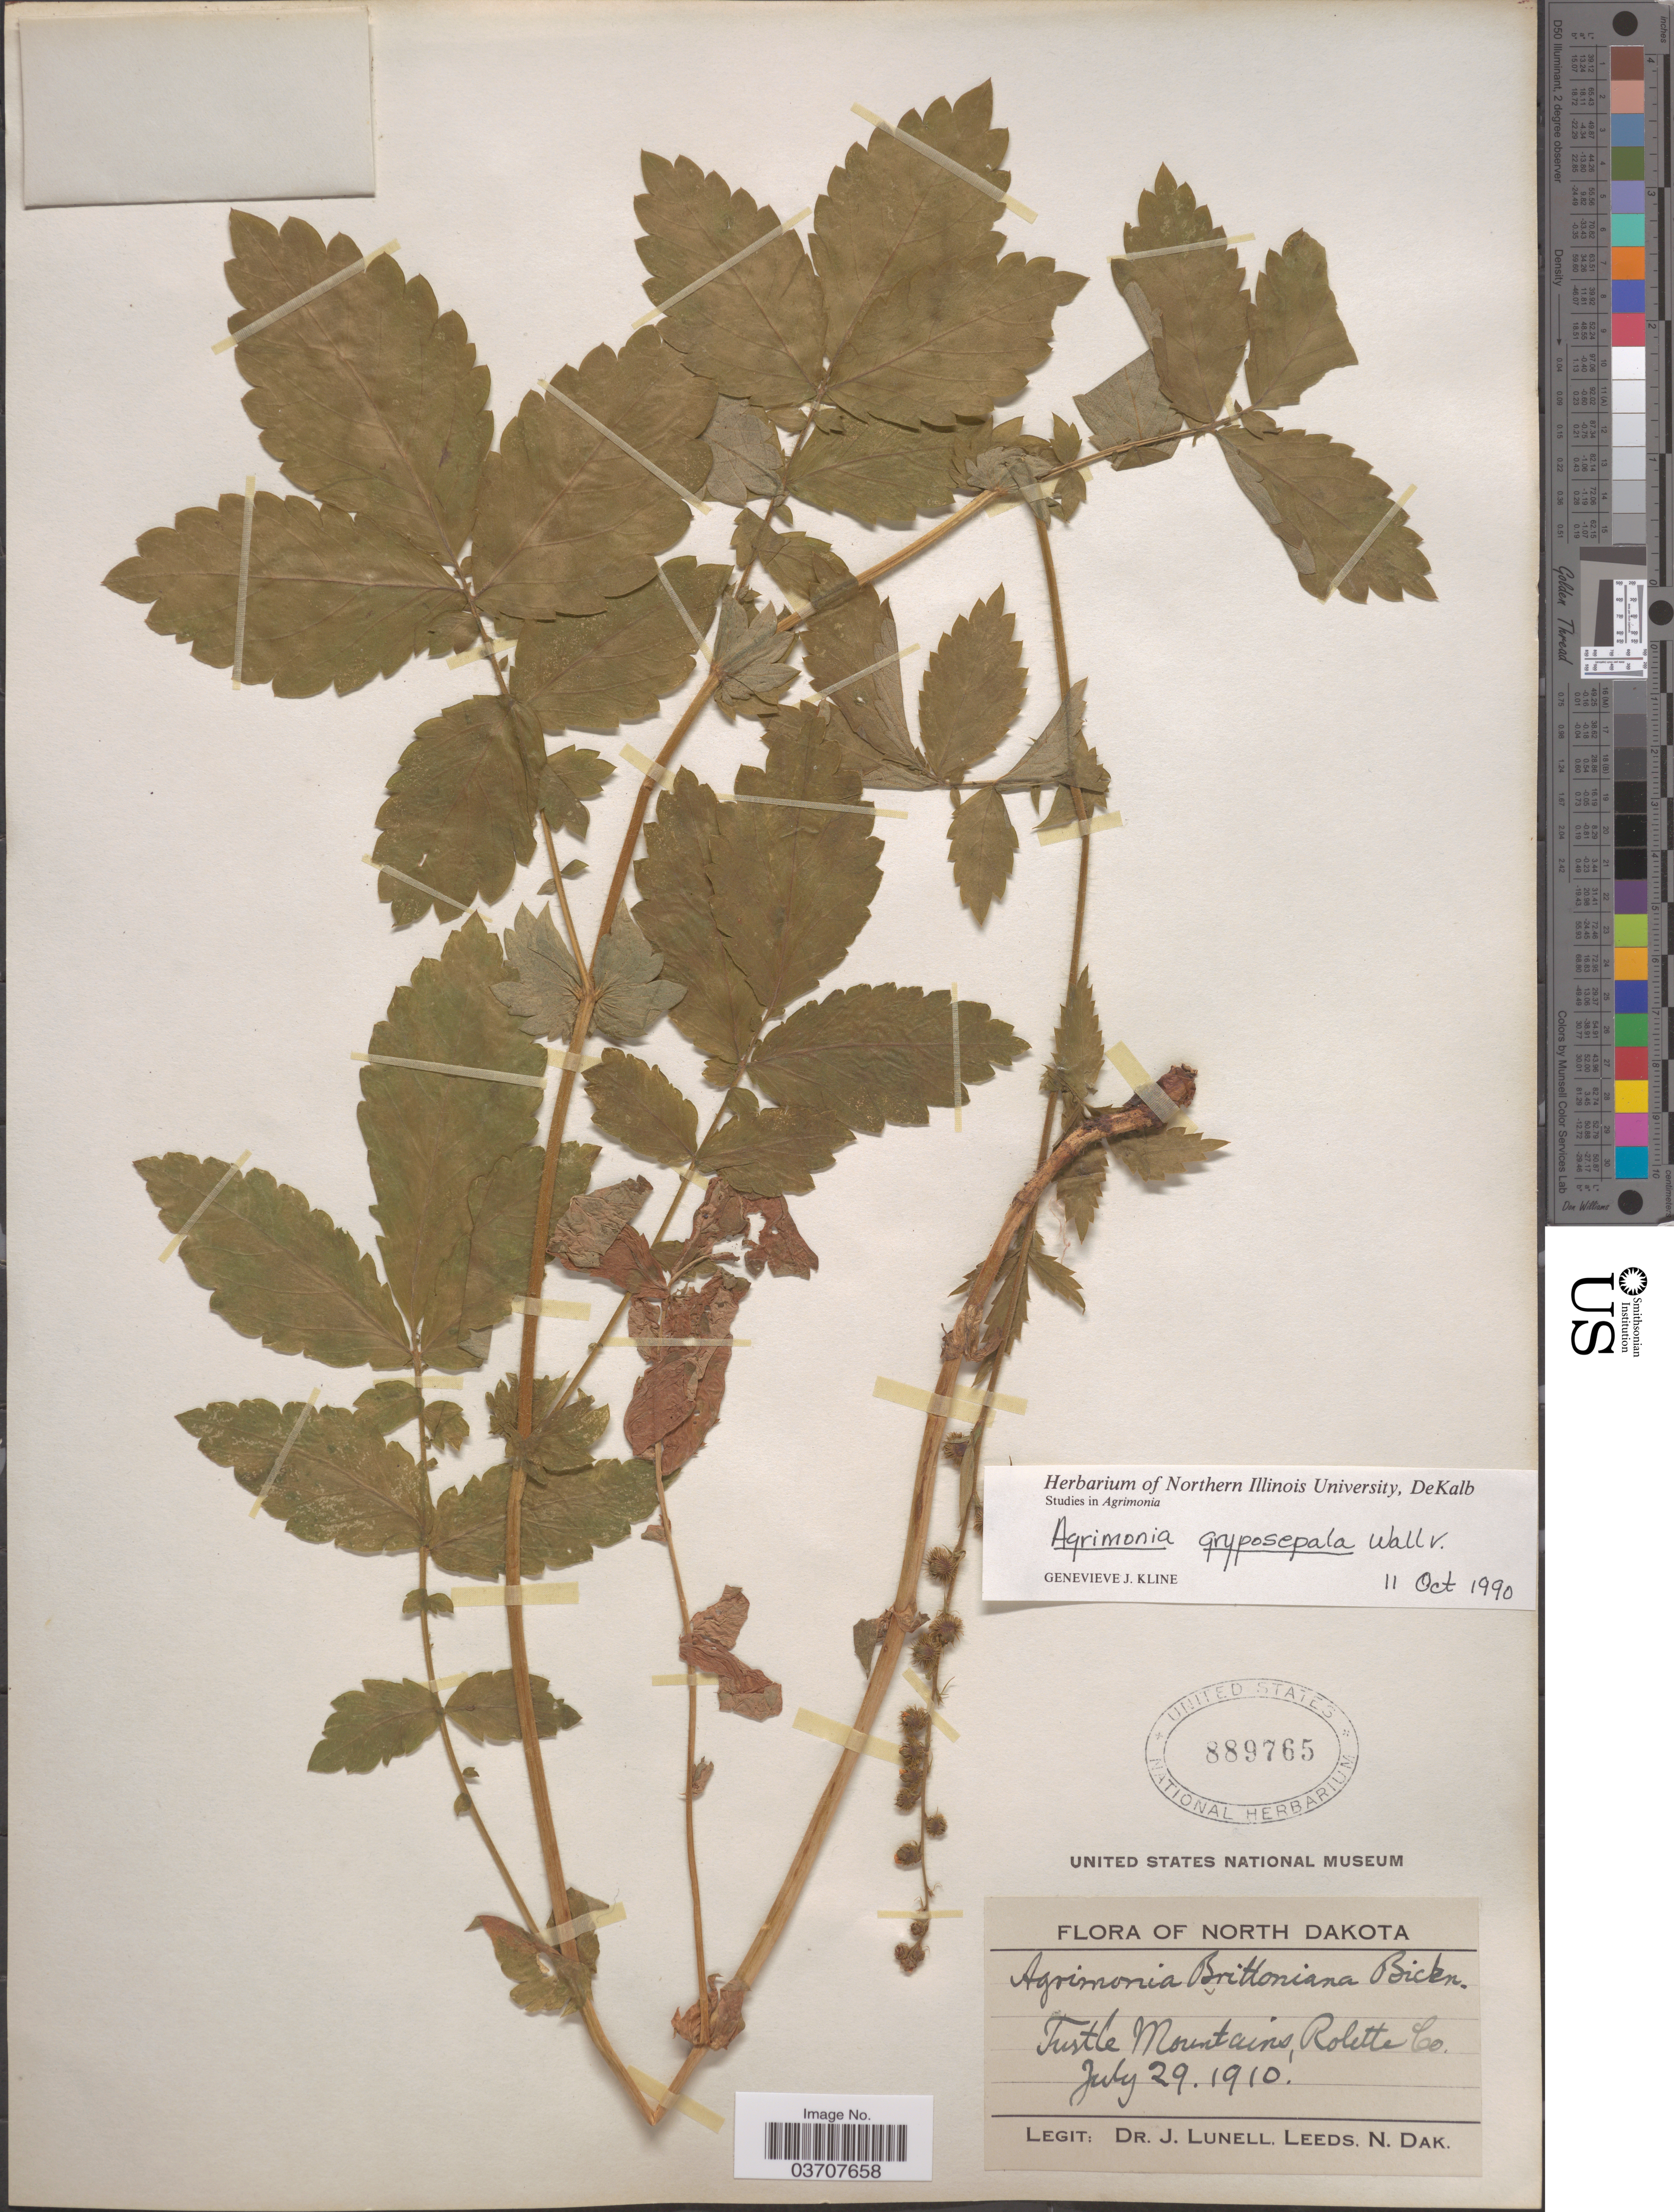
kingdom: Plantae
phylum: Tracheophyta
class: Magnoliopsida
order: Rosales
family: Rosaceae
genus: Agrimonia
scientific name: Agrimonia gryposepala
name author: Wallr.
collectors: J. Lunell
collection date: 1910-07-29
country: United States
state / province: North Dakota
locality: Turtle Mountain, Rolette Co.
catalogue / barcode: US 889765